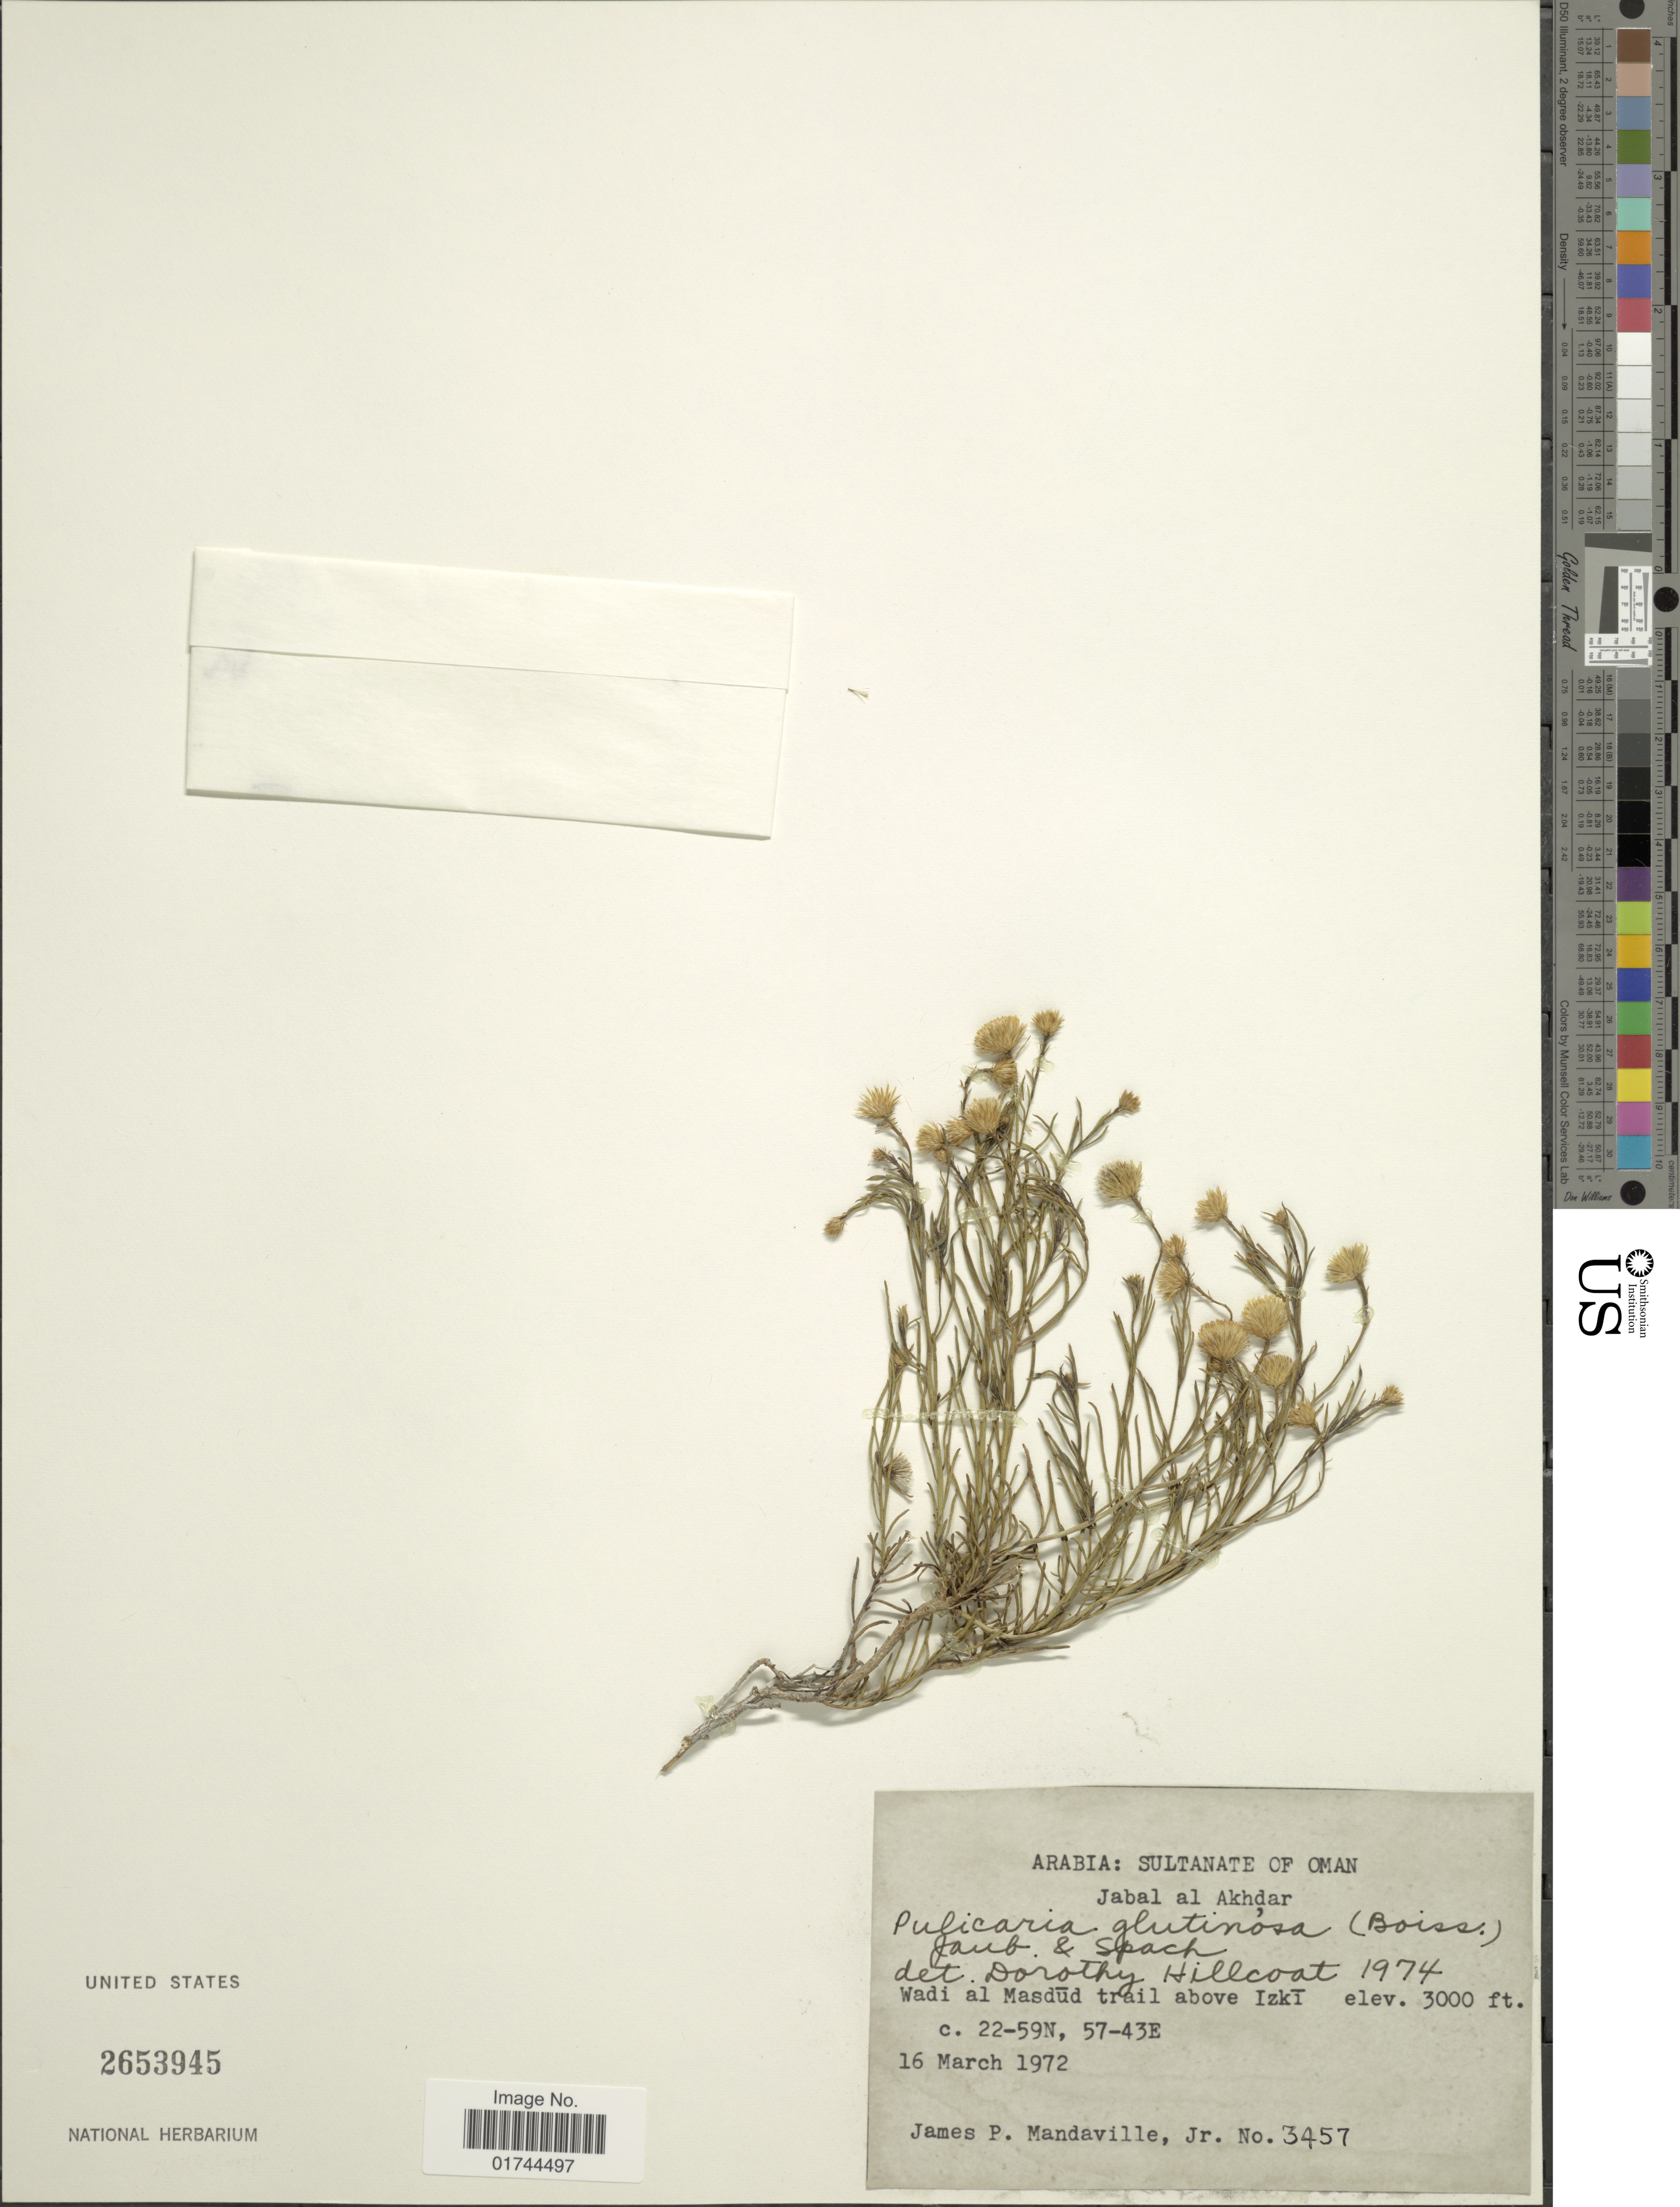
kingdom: Plantae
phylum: Tracheophyta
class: Magnoliopsida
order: Asterales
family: Asteraceae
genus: Pulicaria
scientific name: Pulicaria glutinosa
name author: (Boiss.) Jaub. & Spach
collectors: J. Mandaville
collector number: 3457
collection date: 1972-03-16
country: Oman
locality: Arabia: Sultanae of Oman, Wadi al Masdud trail above Izki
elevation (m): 914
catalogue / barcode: US 2653945